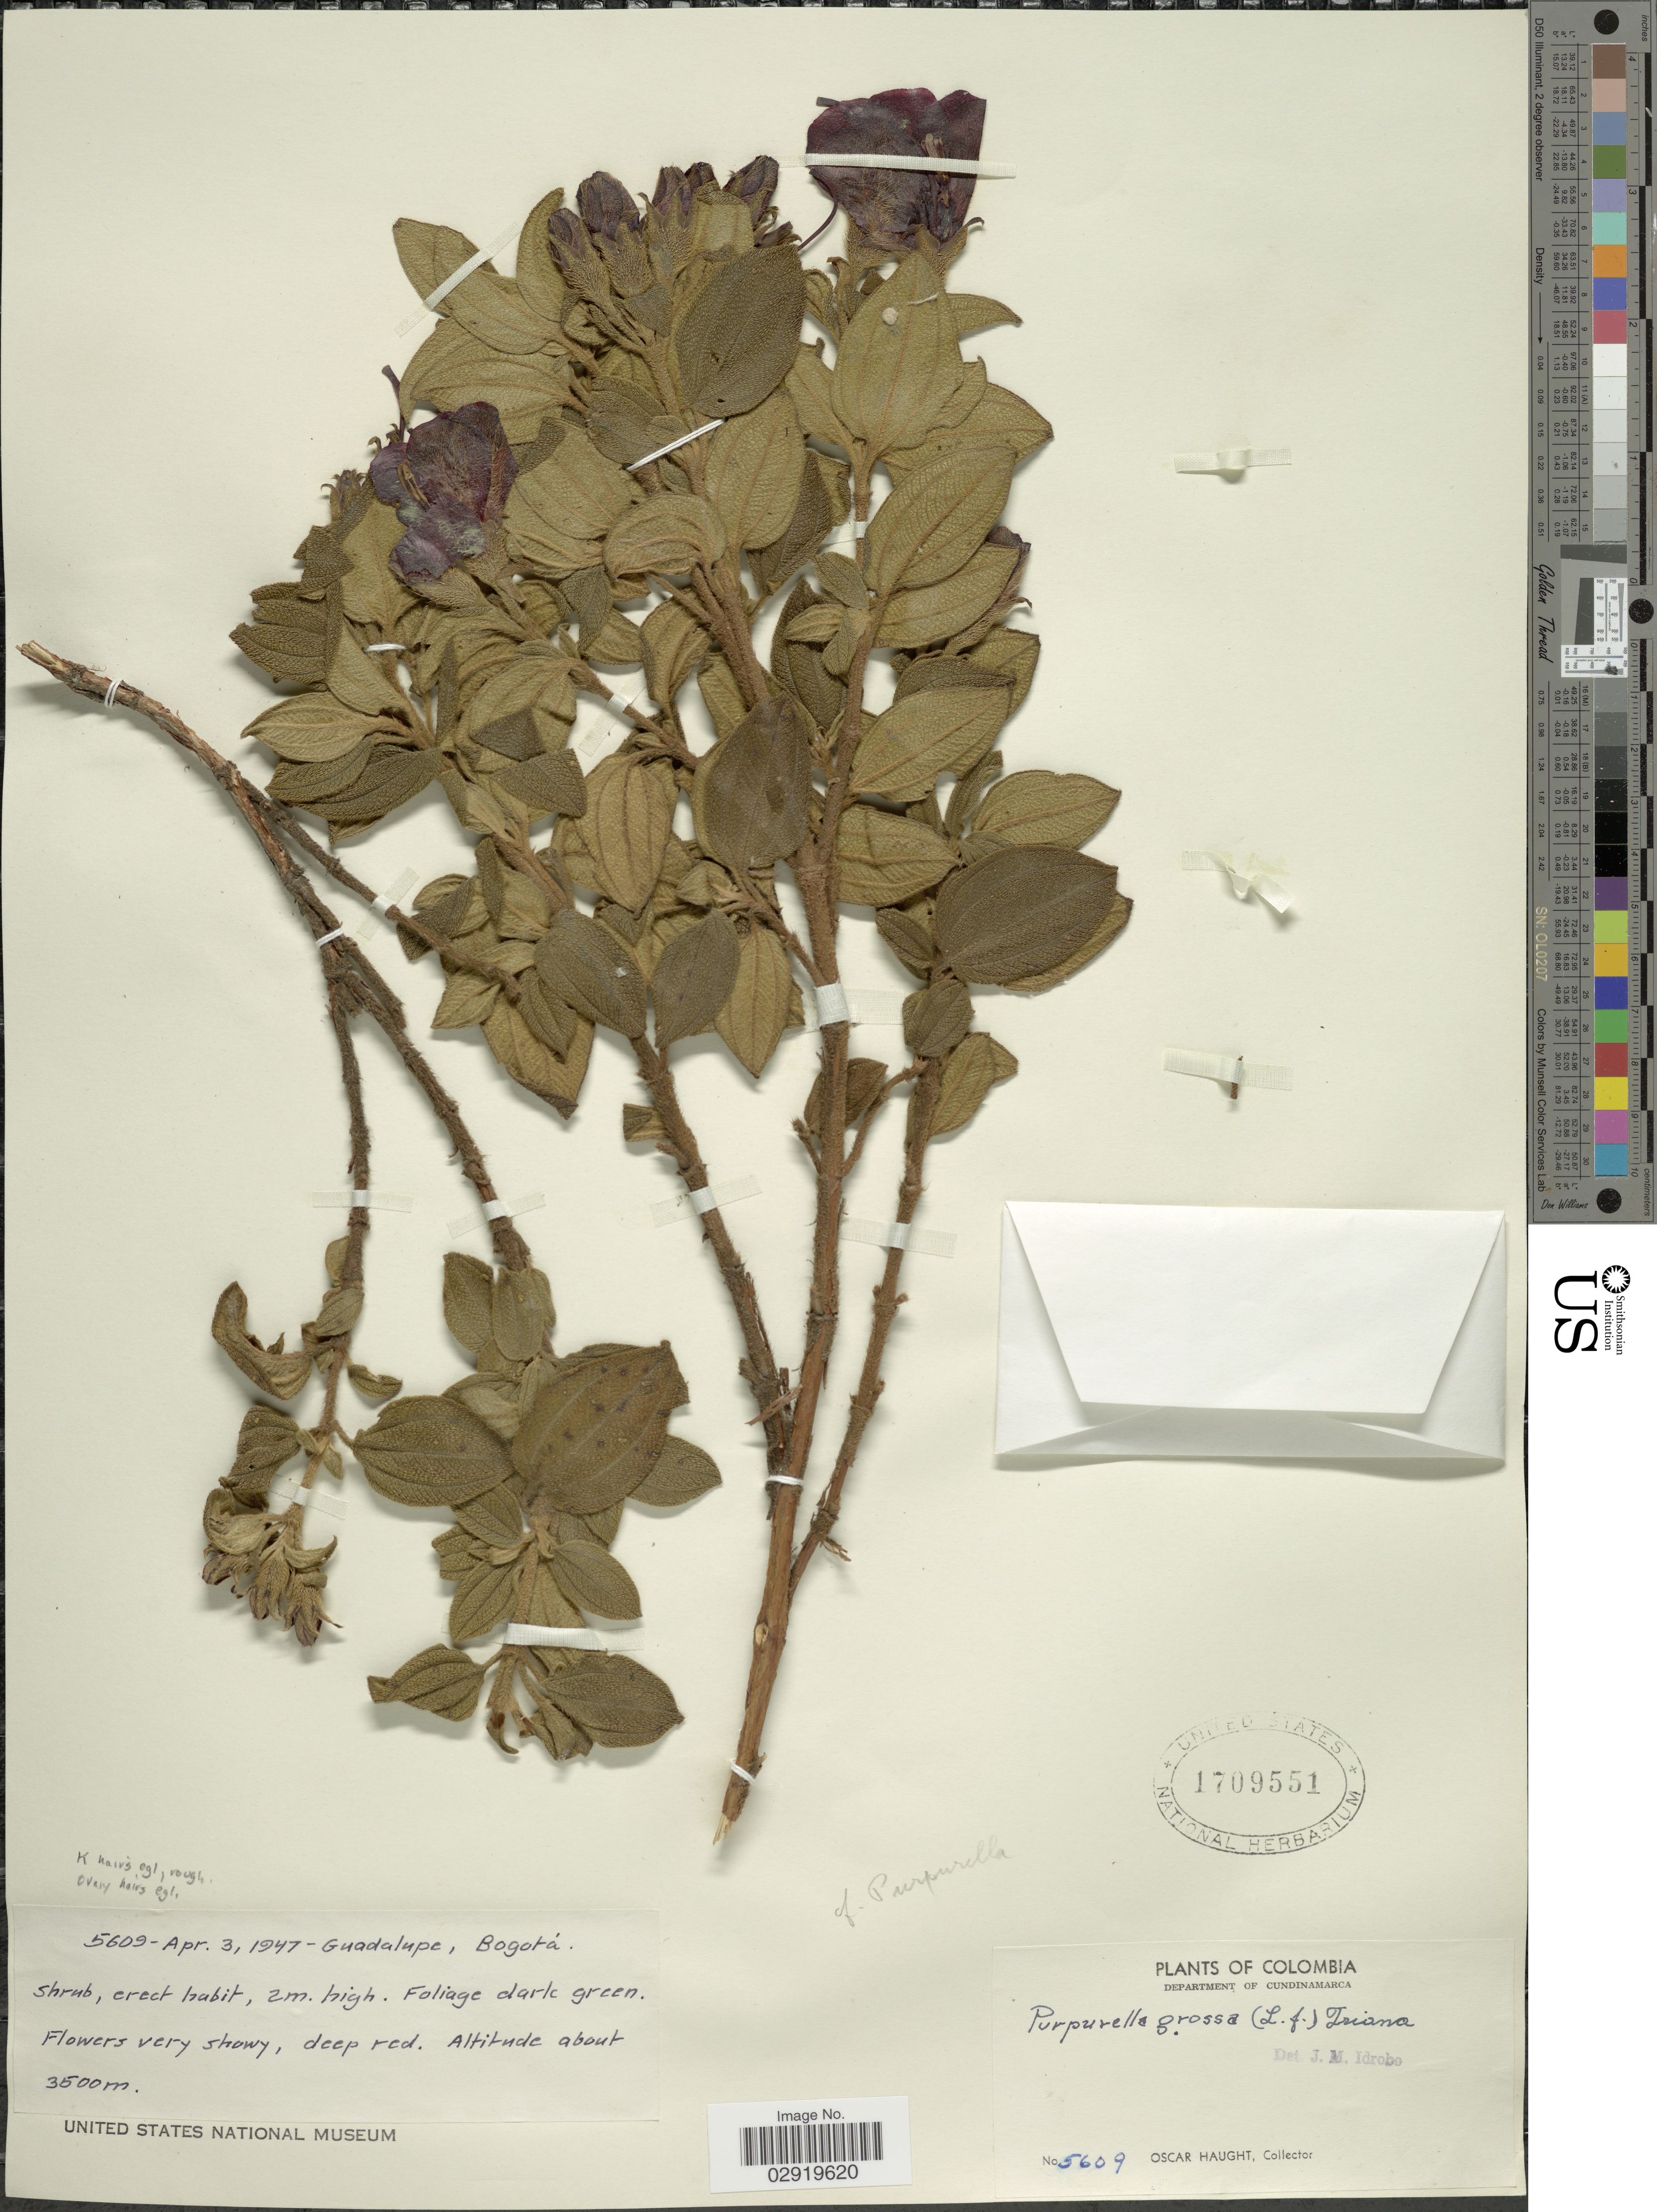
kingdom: Plantae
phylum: Tracheophyta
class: Magnoliopsida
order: Myrtales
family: Melastomataceae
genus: Chaetogastra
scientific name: Chaetogastra grossa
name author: (L. f.) P.J.F. Guim. & Michelang.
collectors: O. Haught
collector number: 5609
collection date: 1947-04-03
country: Colombia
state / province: Cundinamarca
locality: Department of Cundinamarca. Guadalupe, Bogotá.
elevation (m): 3500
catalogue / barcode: US 1709551